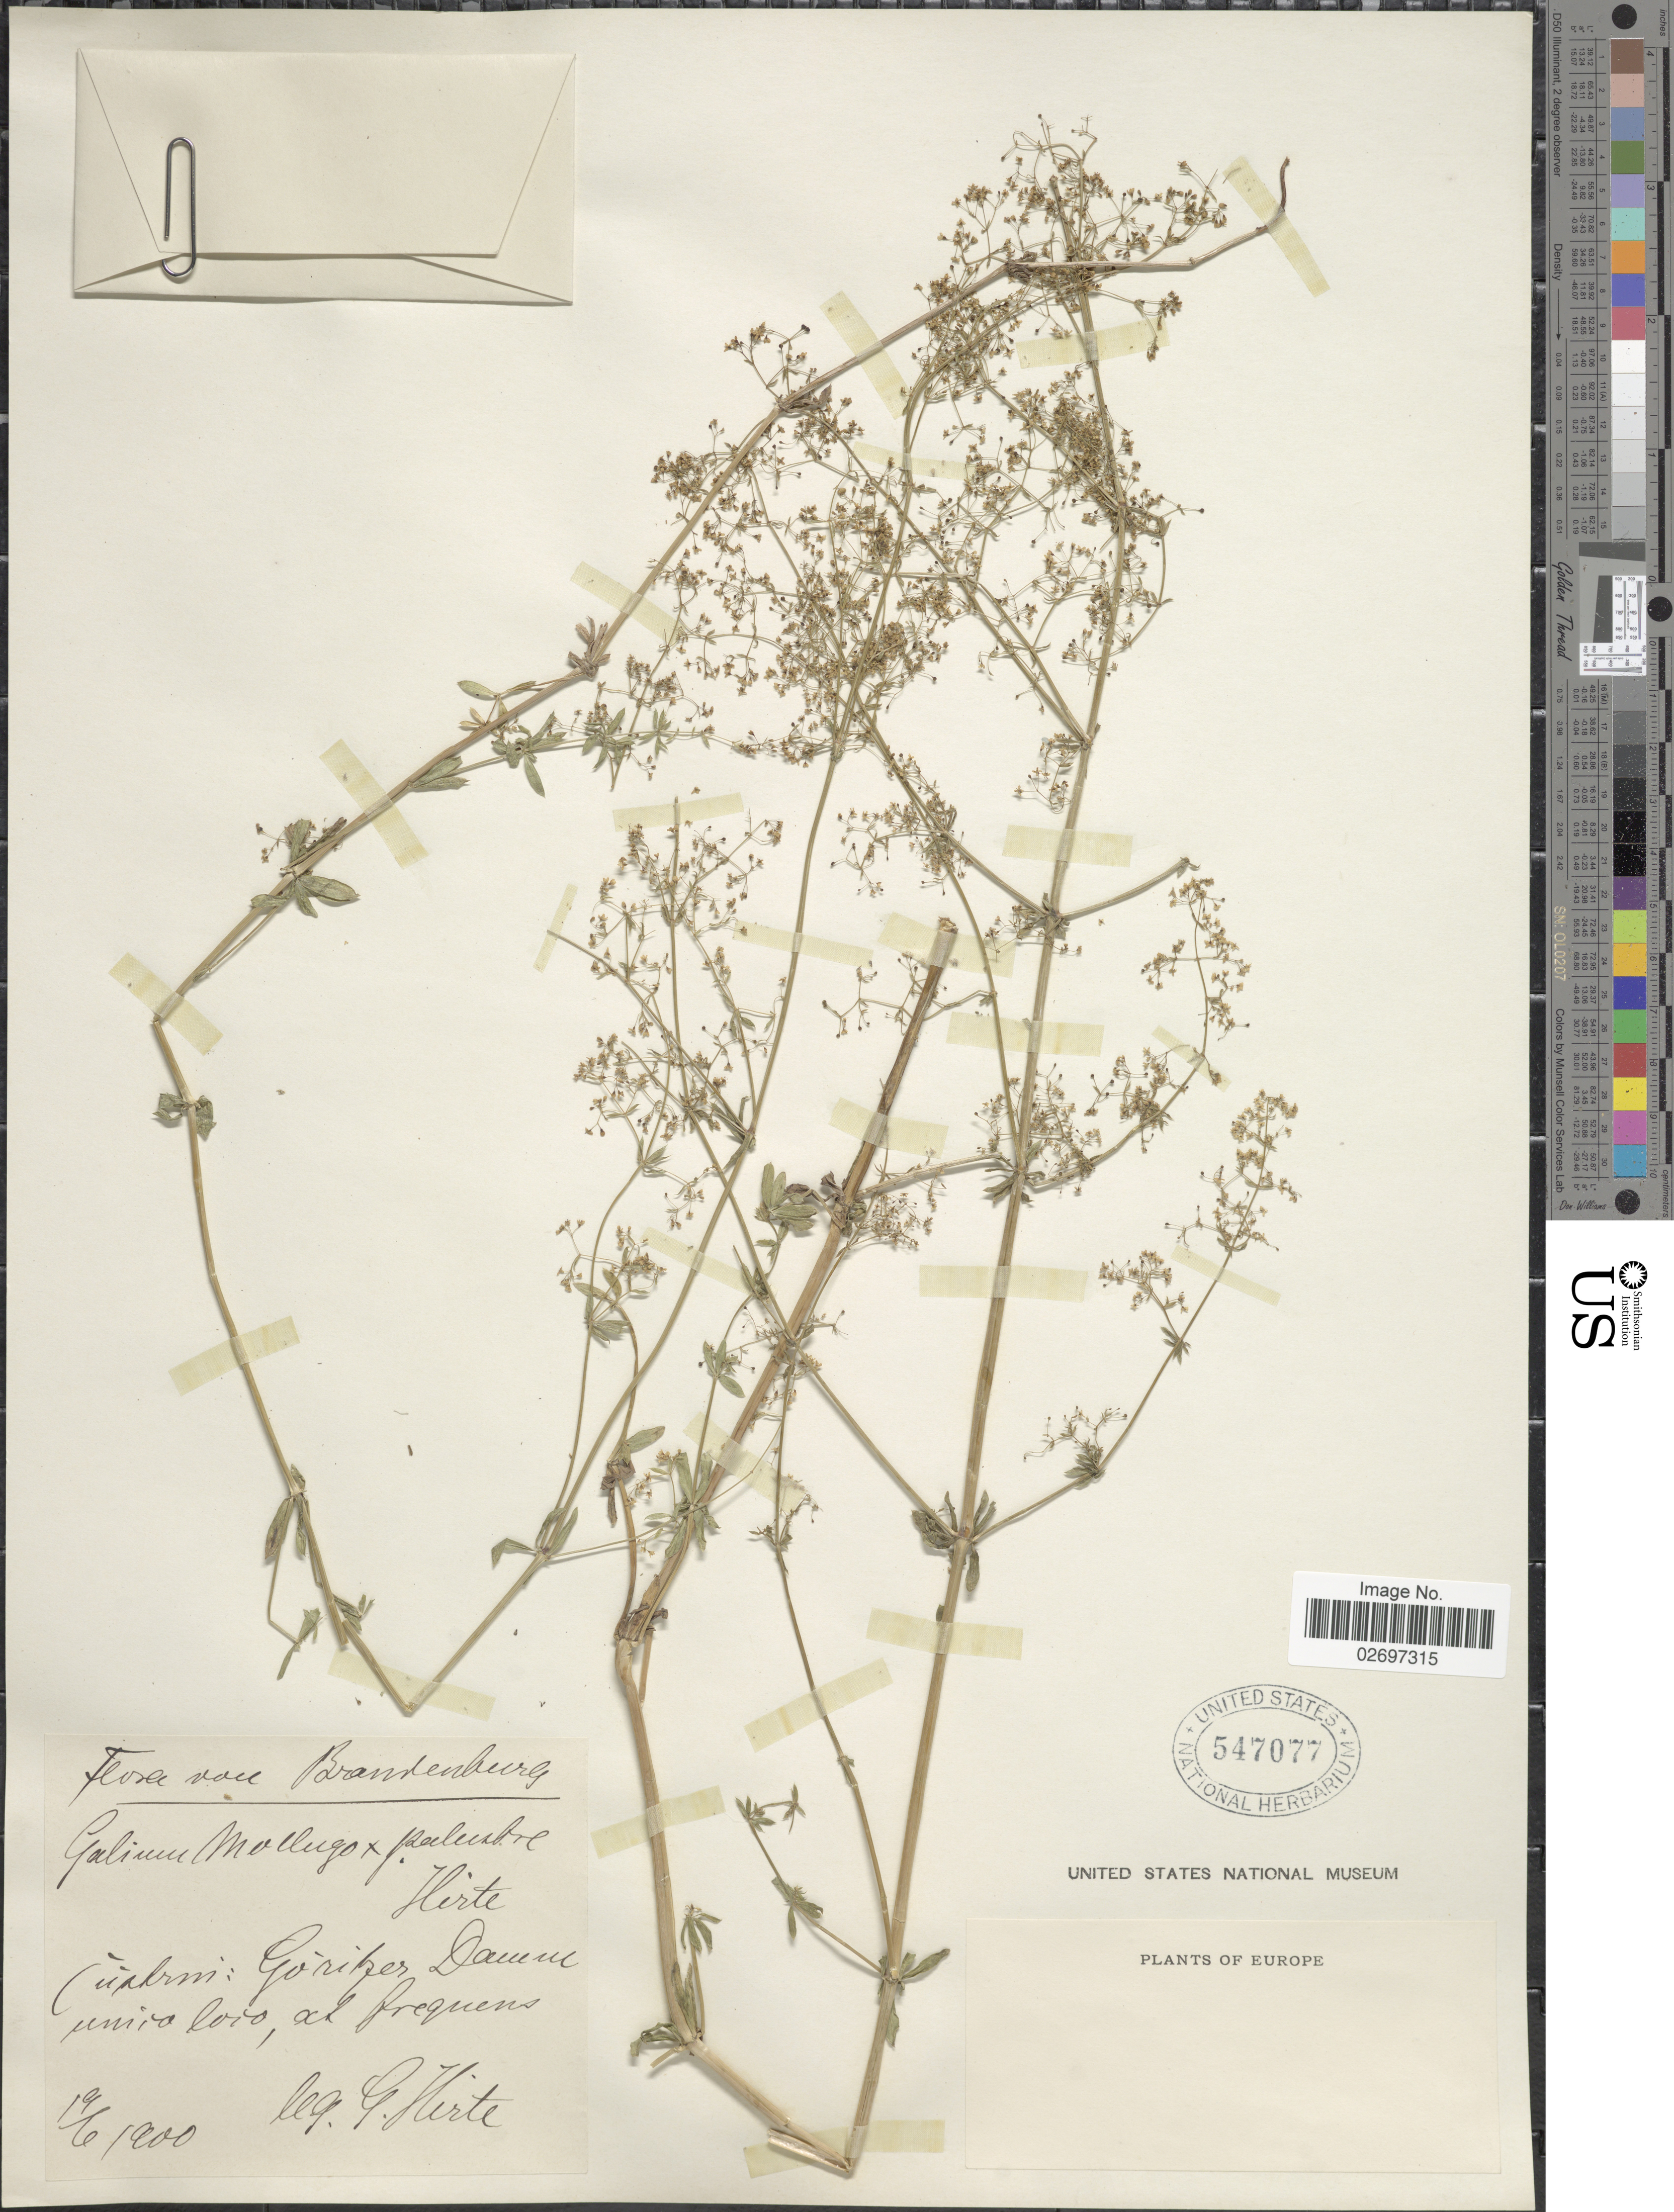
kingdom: Plantae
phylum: Tracheophyta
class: Magnoliopsida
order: Gentianales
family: Rubiaceae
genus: Galium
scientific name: Galium mollugo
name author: L.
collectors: G. Herte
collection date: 1900-06-19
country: Germany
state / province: Brandenburg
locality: Cuahrim: Goriker, Damne umira loro [interpreted]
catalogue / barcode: US 547077